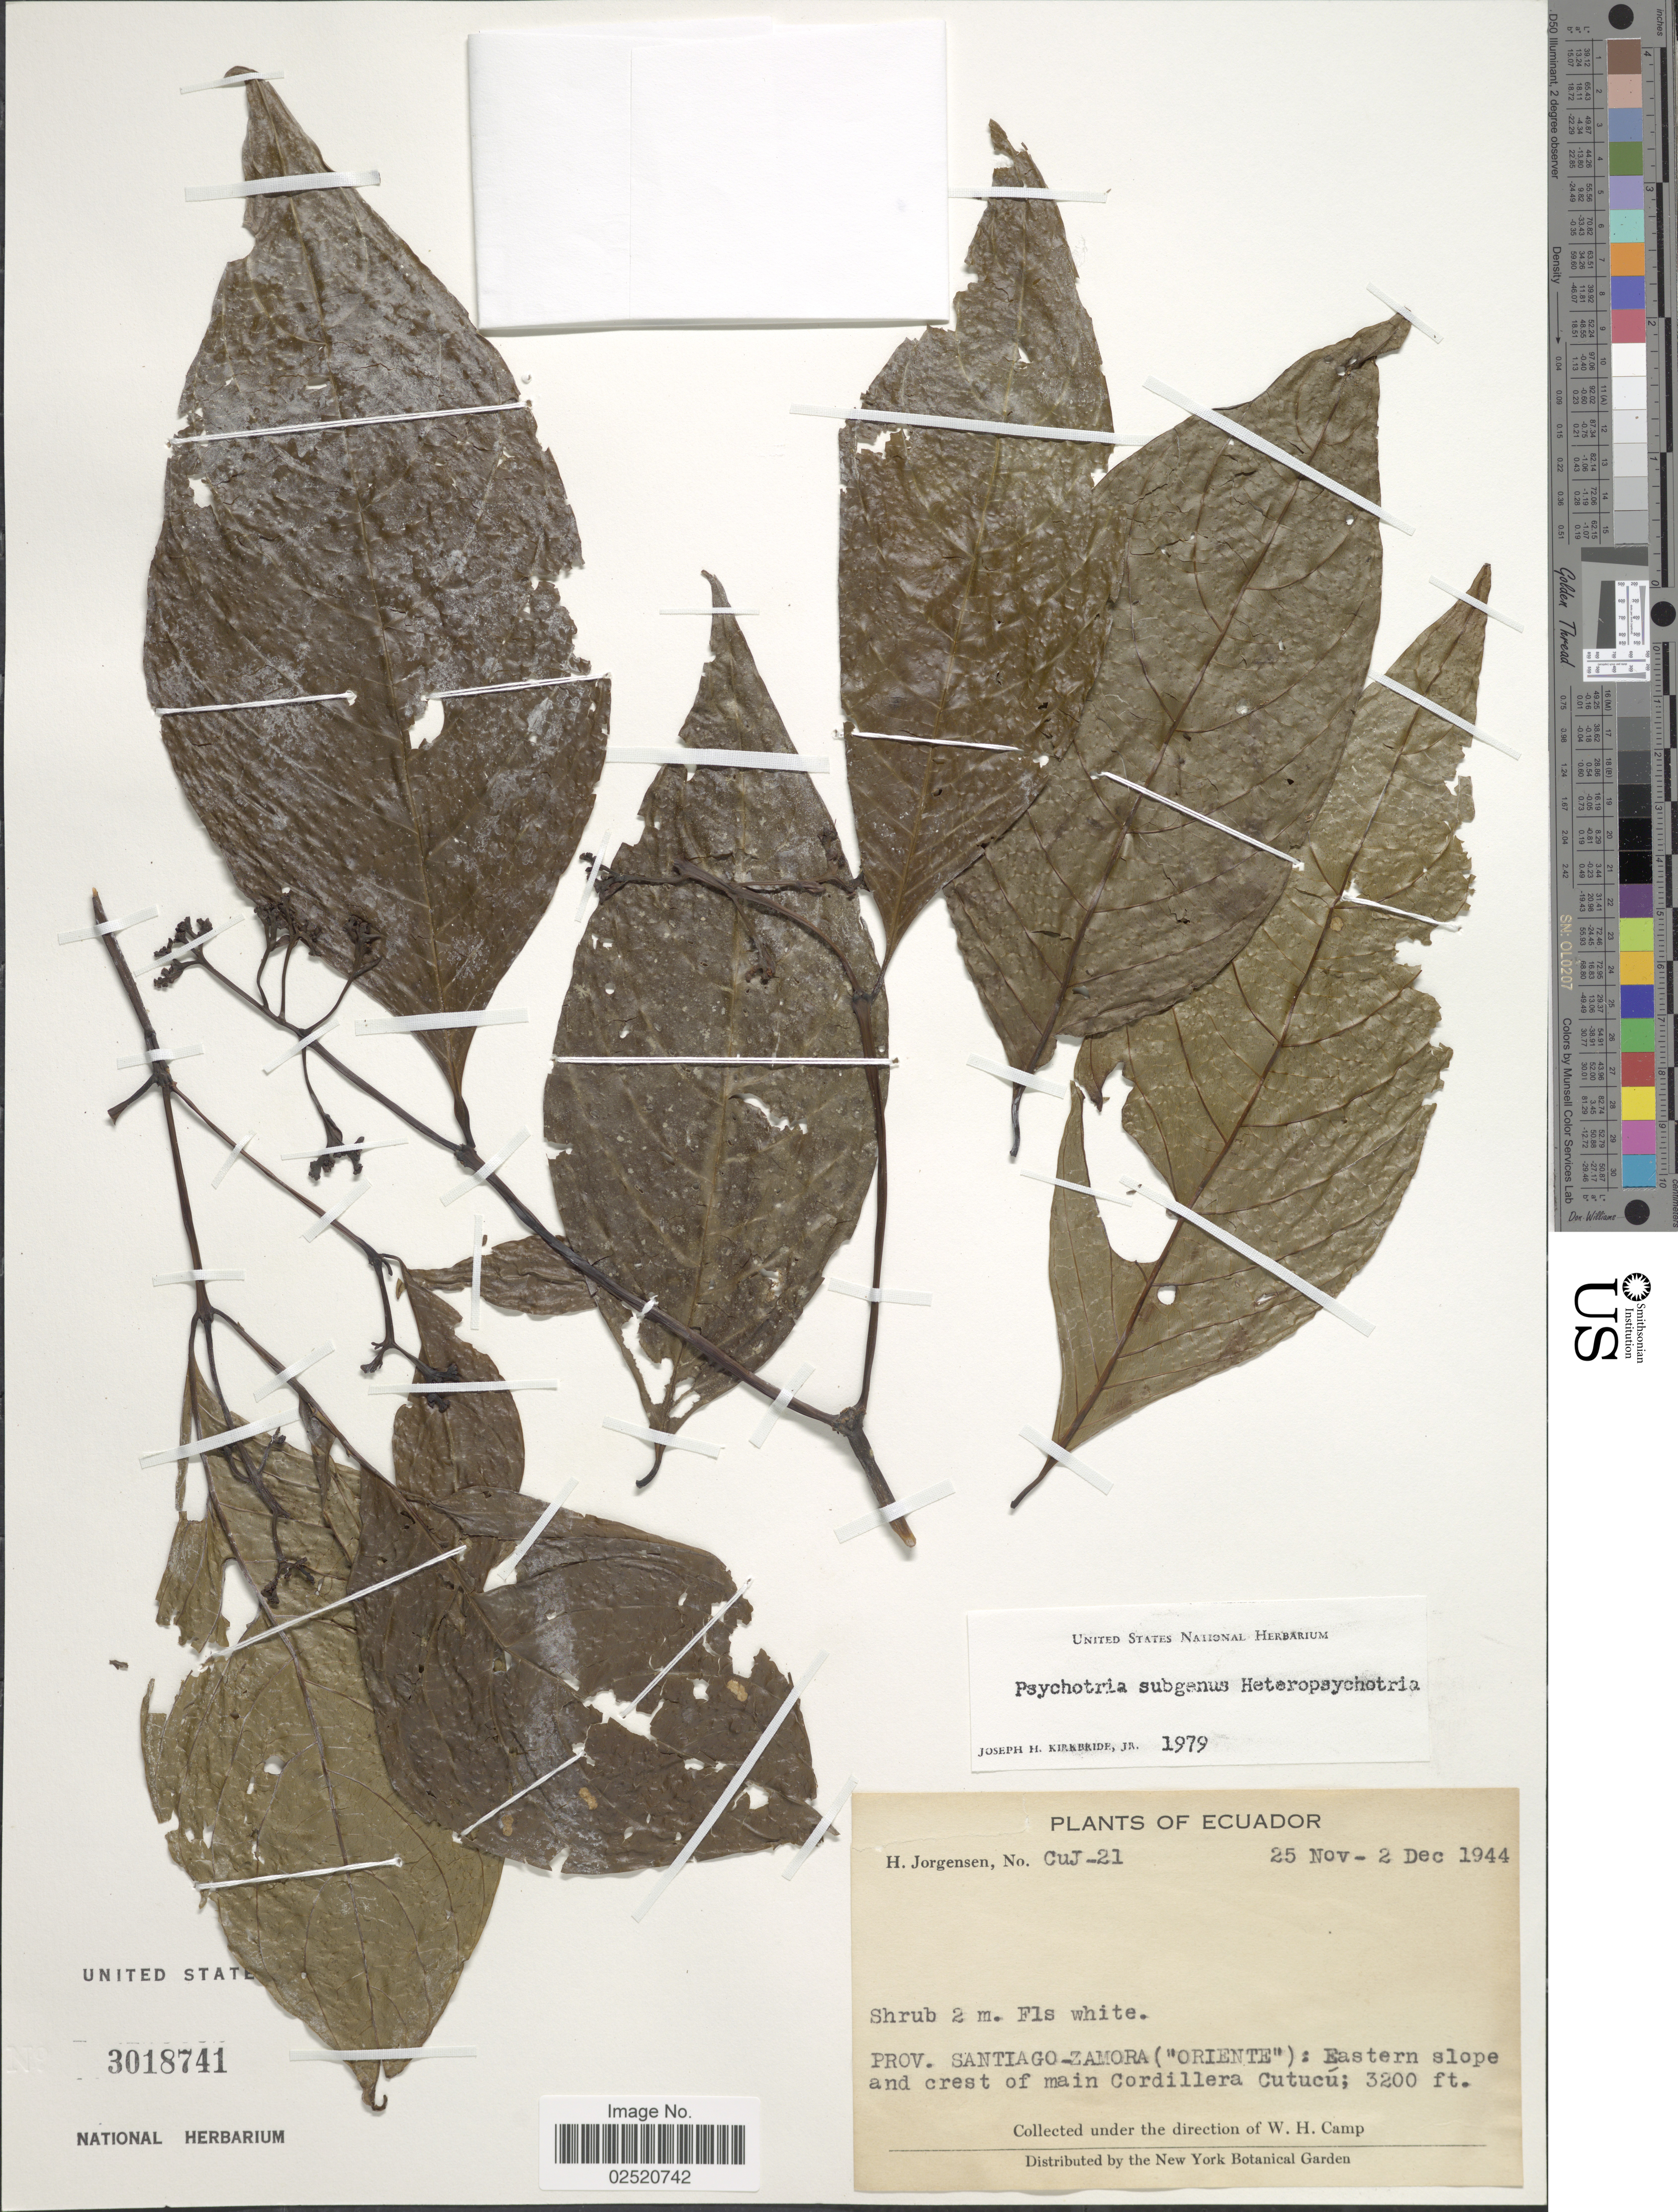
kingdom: Plantae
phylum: Tracheophyta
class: Magnoliopsida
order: Gentianales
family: Rubiaceae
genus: Psychotria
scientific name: Psychotria sp.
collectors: H. Jørgensen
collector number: CuJ -21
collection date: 1944-11-25/1944-12-02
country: Ecuador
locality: Prov. Santiago-Zamora ("Oriente"): Eastern slope and crest of main Cordillera Cutucú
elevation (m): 975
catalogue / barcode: US 3018741